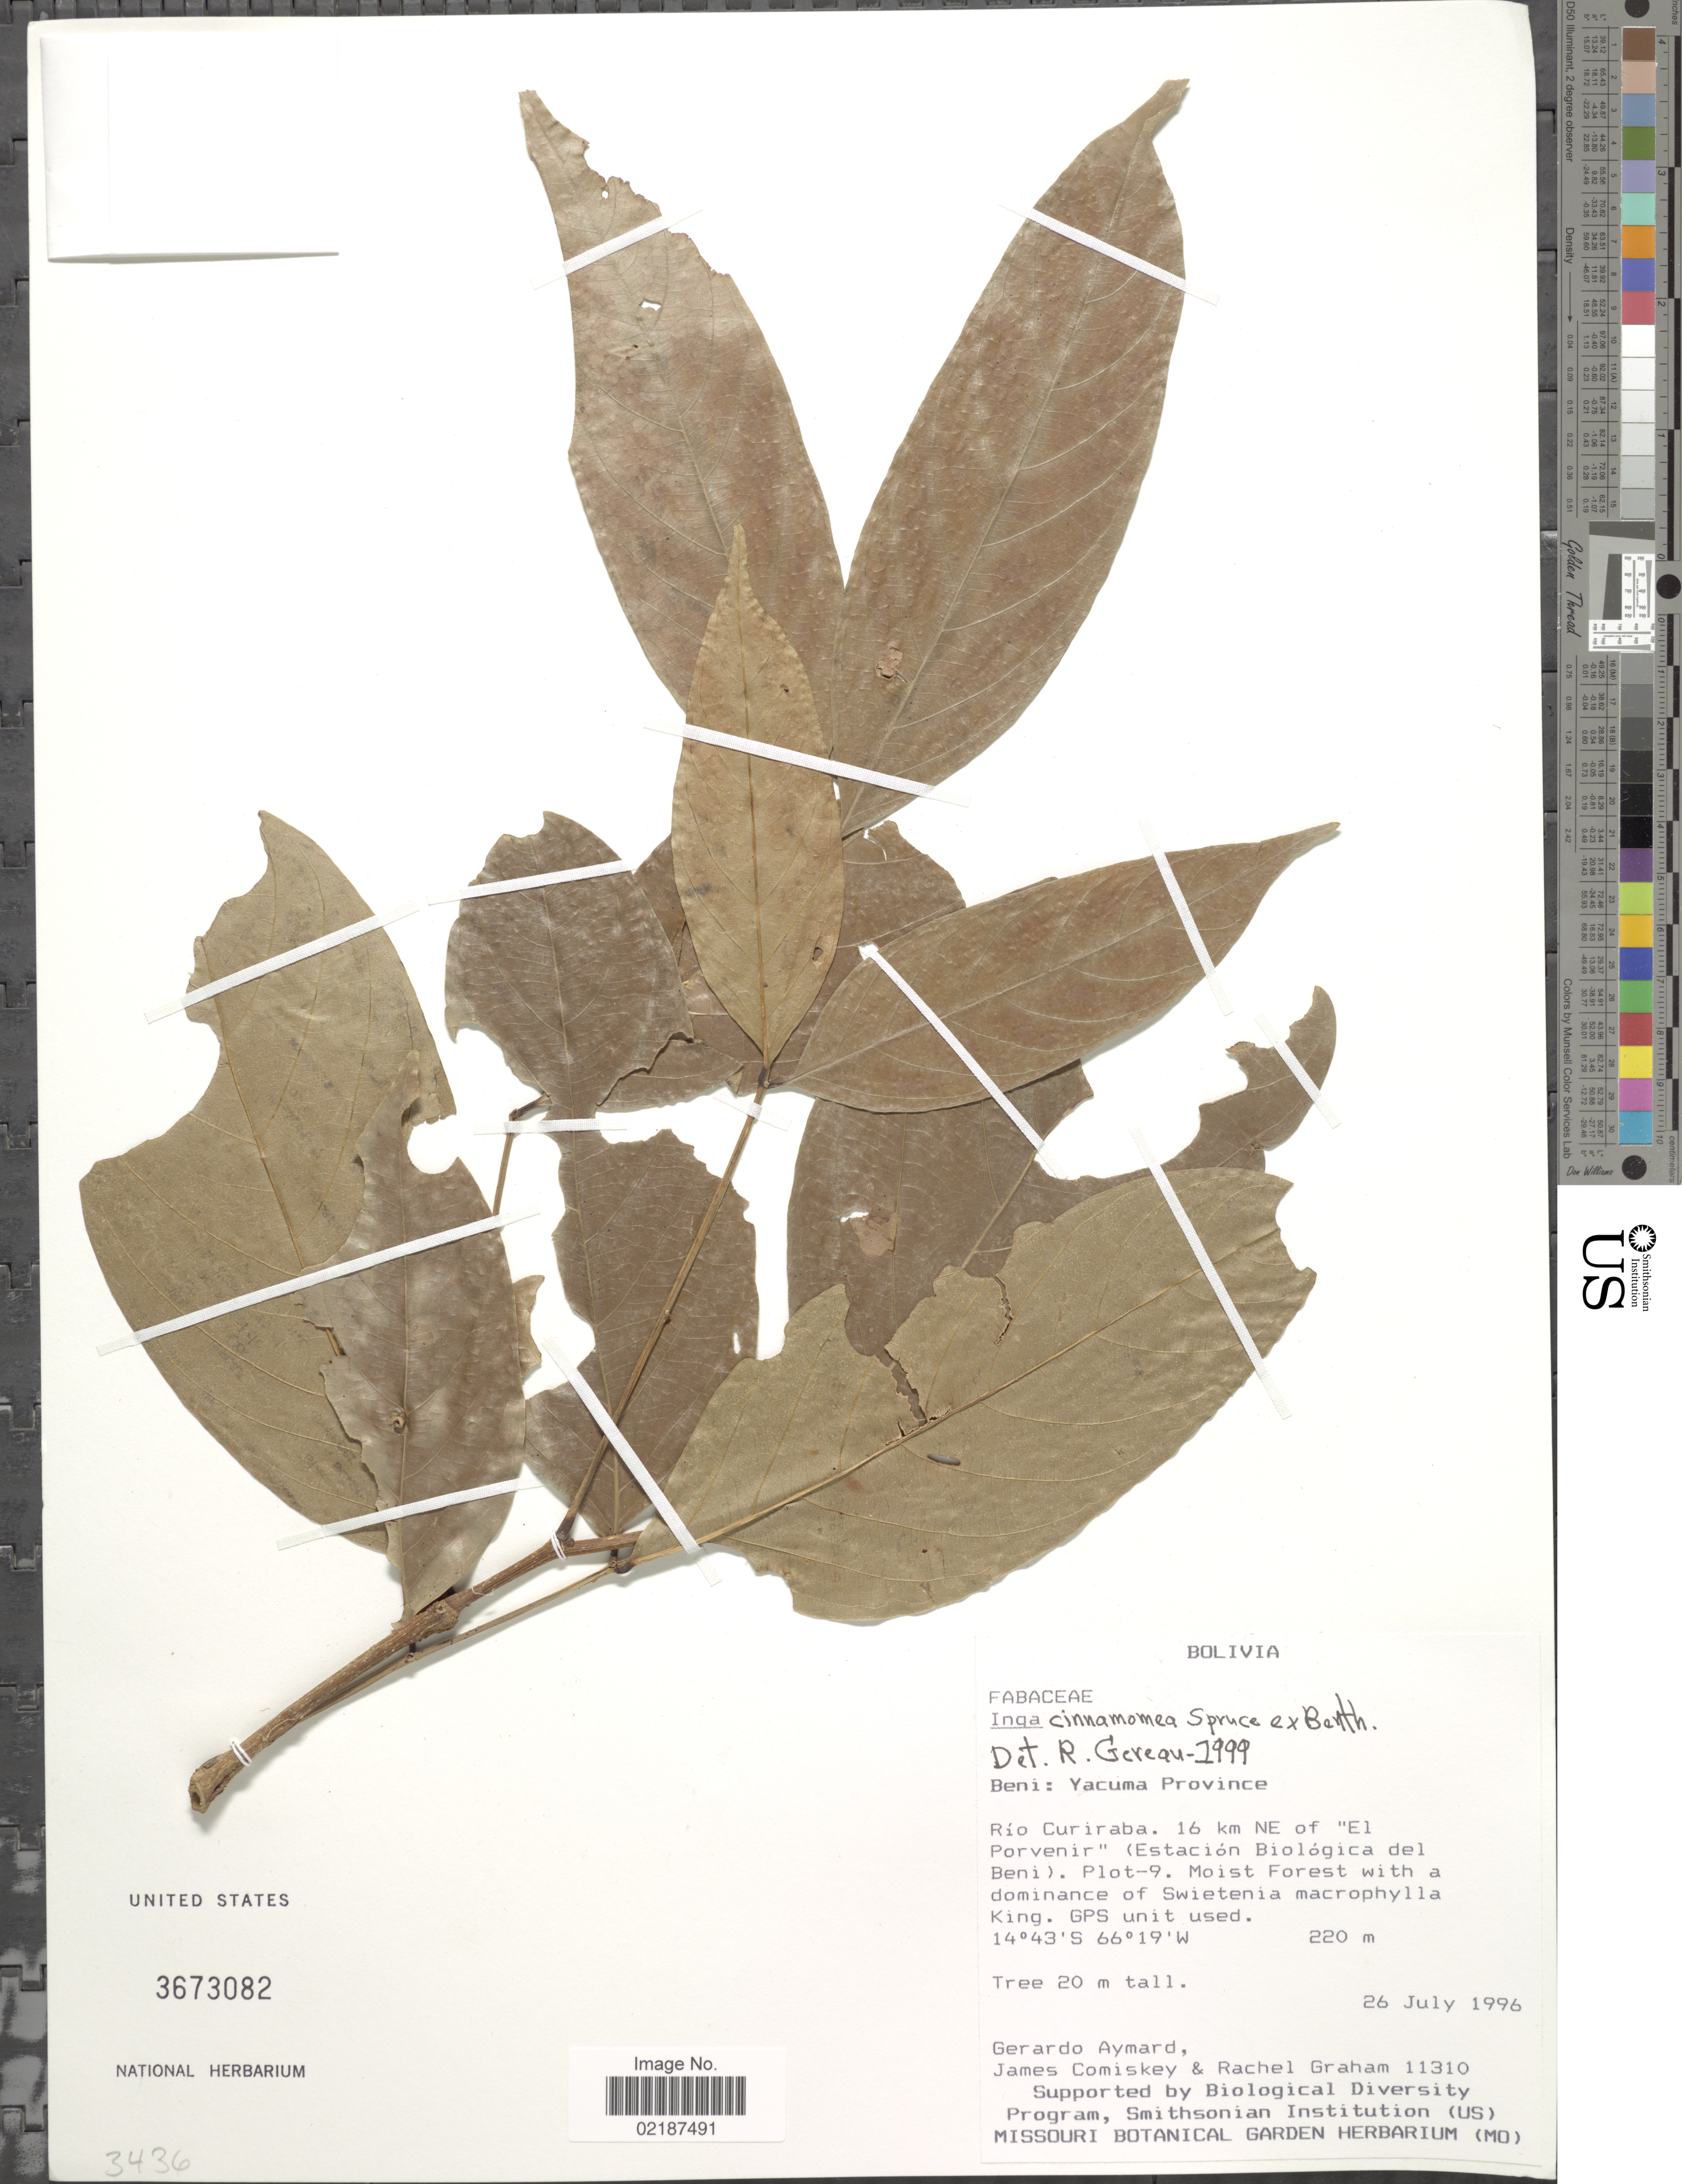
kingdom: Plantae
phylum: Tracheophyta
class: Magnoliopsida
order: Fabales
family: Fabaceae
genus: Inga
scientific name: Inga cinnamomea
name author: Spruce ex Benth.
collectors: G. A. Aymard, J. A. Comiskey & R. Graham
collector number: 11310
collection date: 1996-07-26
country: Bolivia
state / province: Beni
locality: Yacuma Province: Rio Curiraba. 16 km NE of "El Porvenir" ( Estacion Biologica del Beni). Plot - 9.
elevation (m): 220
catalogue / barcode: US 3673082